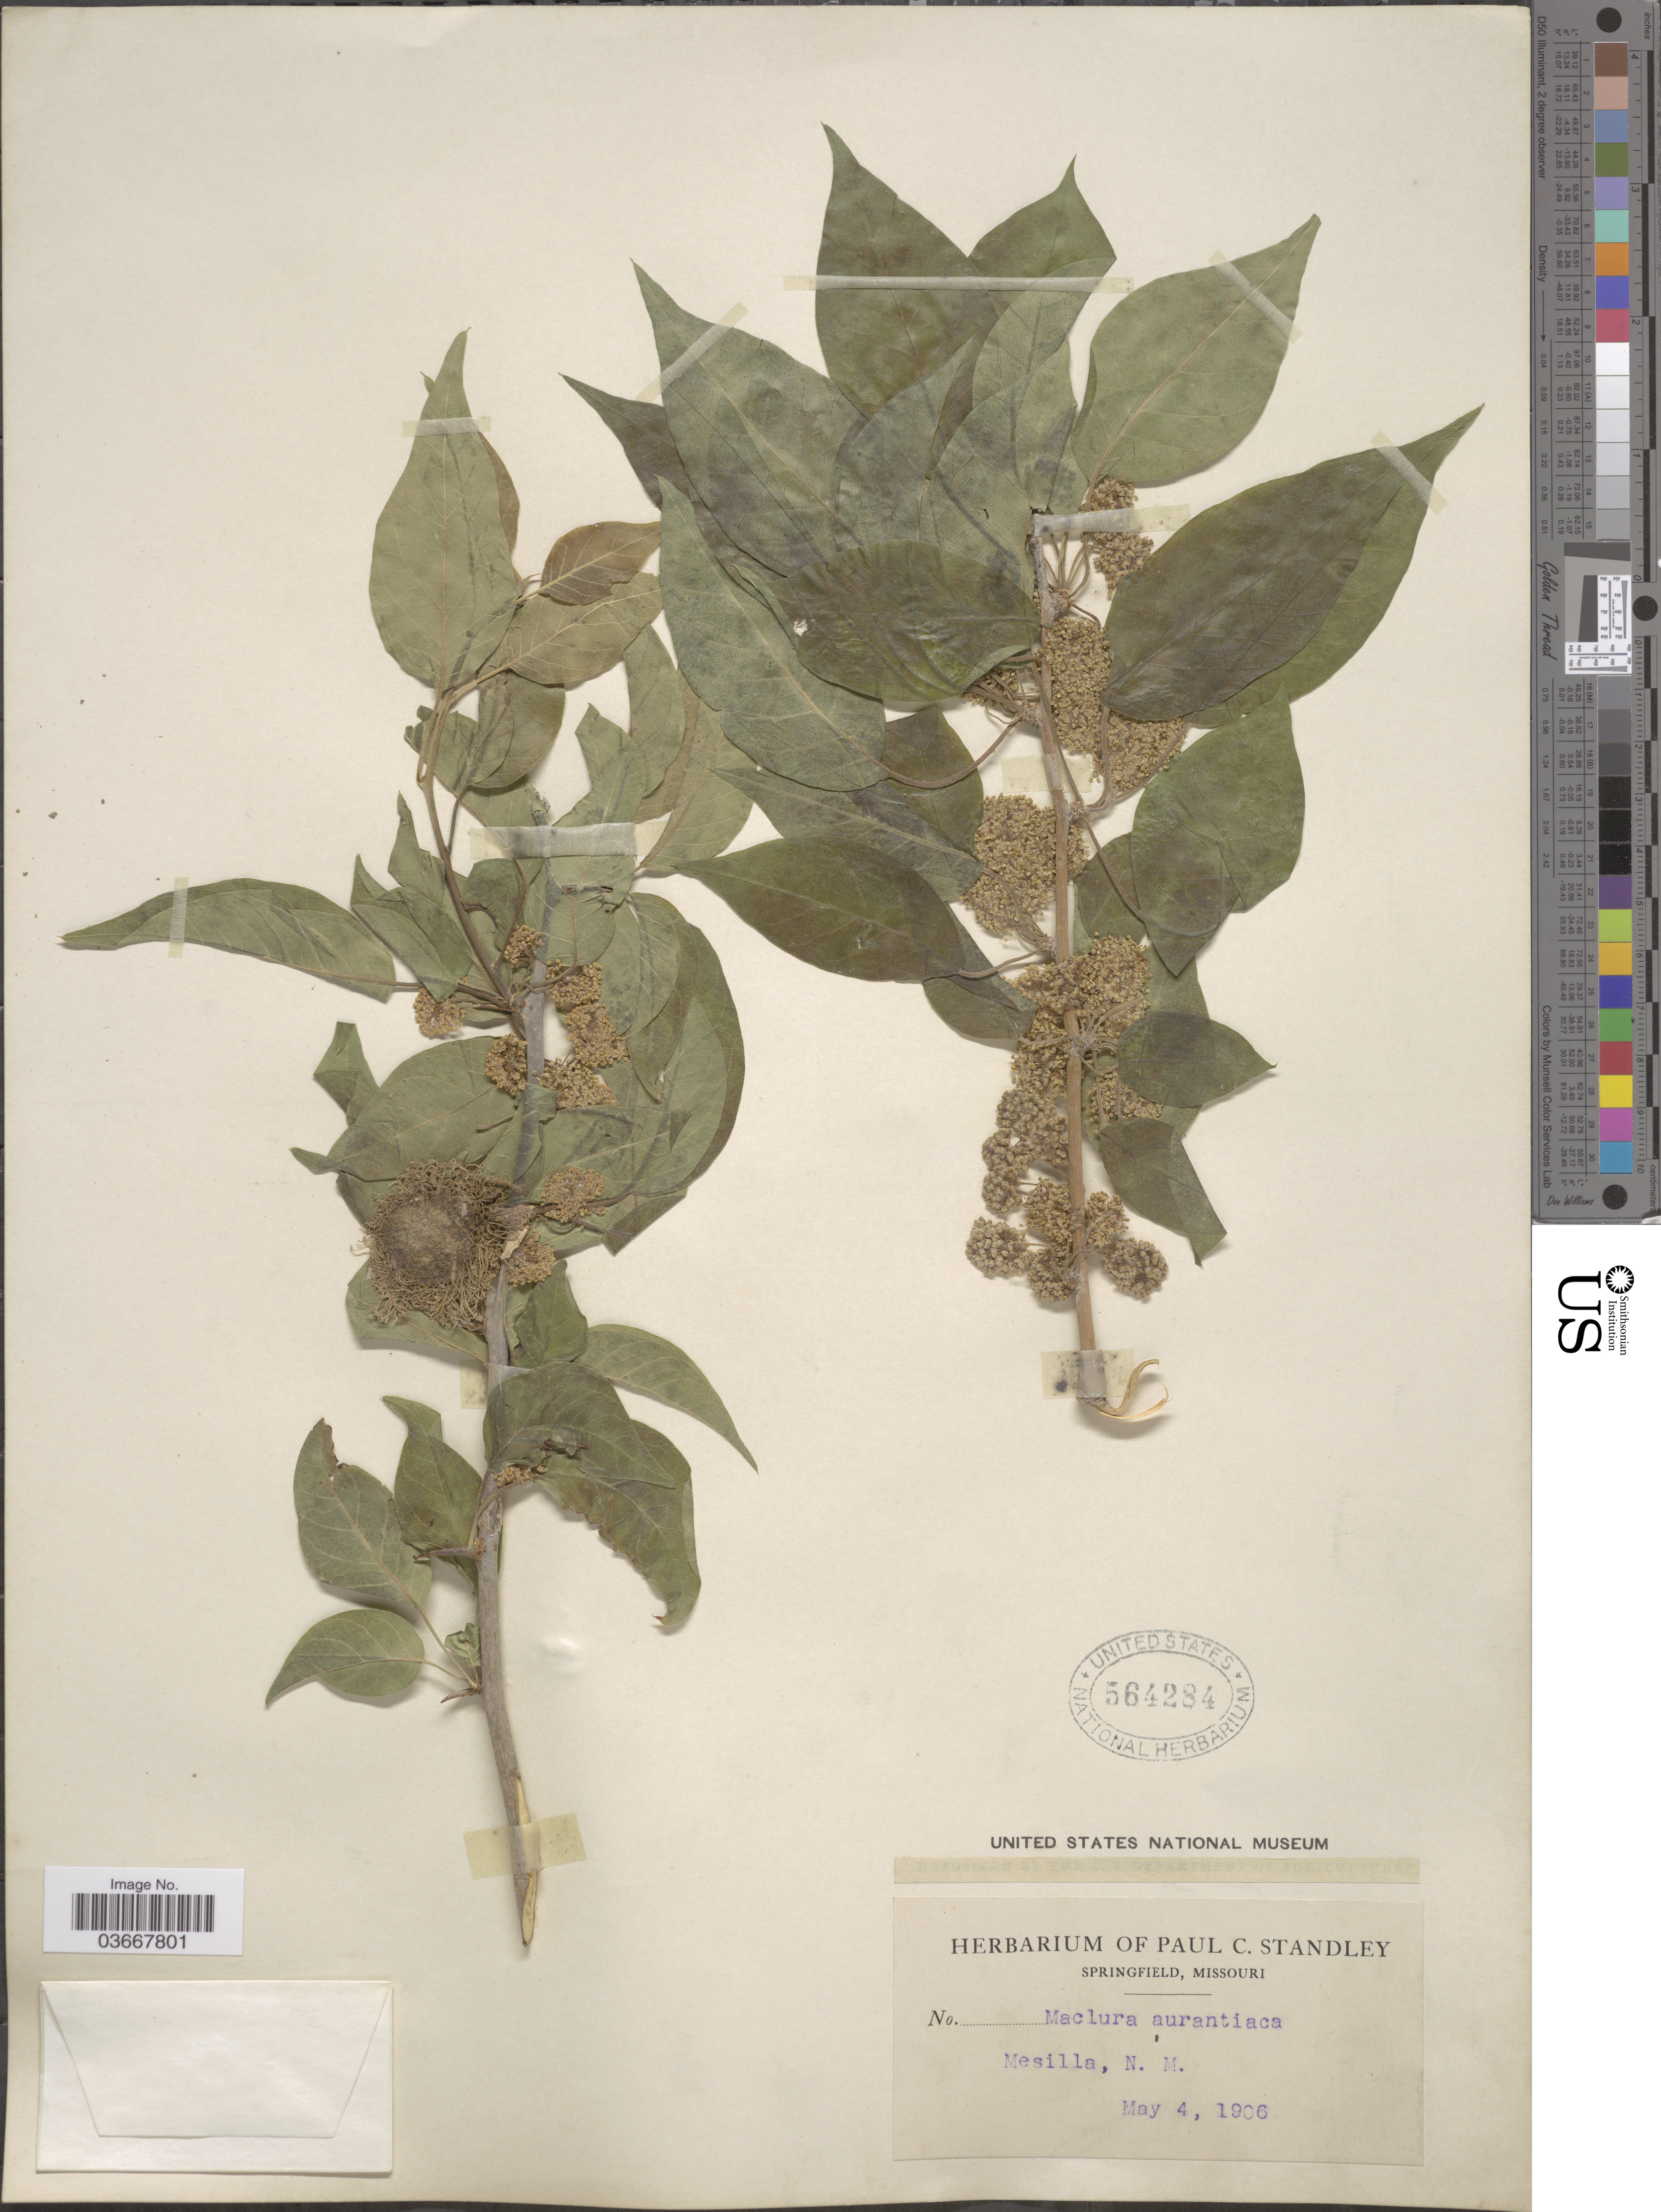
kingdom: Plantae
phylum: Tracheophyta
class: Magnoliopsida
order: Rosales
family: Moraceae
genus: Maclura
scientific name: Maclura pomifera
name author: (Raf.) C.K. Schneid.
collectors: ex herb. Paul C. Standley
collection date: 1906-05-04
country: United States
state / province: New Mexico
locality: Mesilla.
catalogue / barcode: US 564284